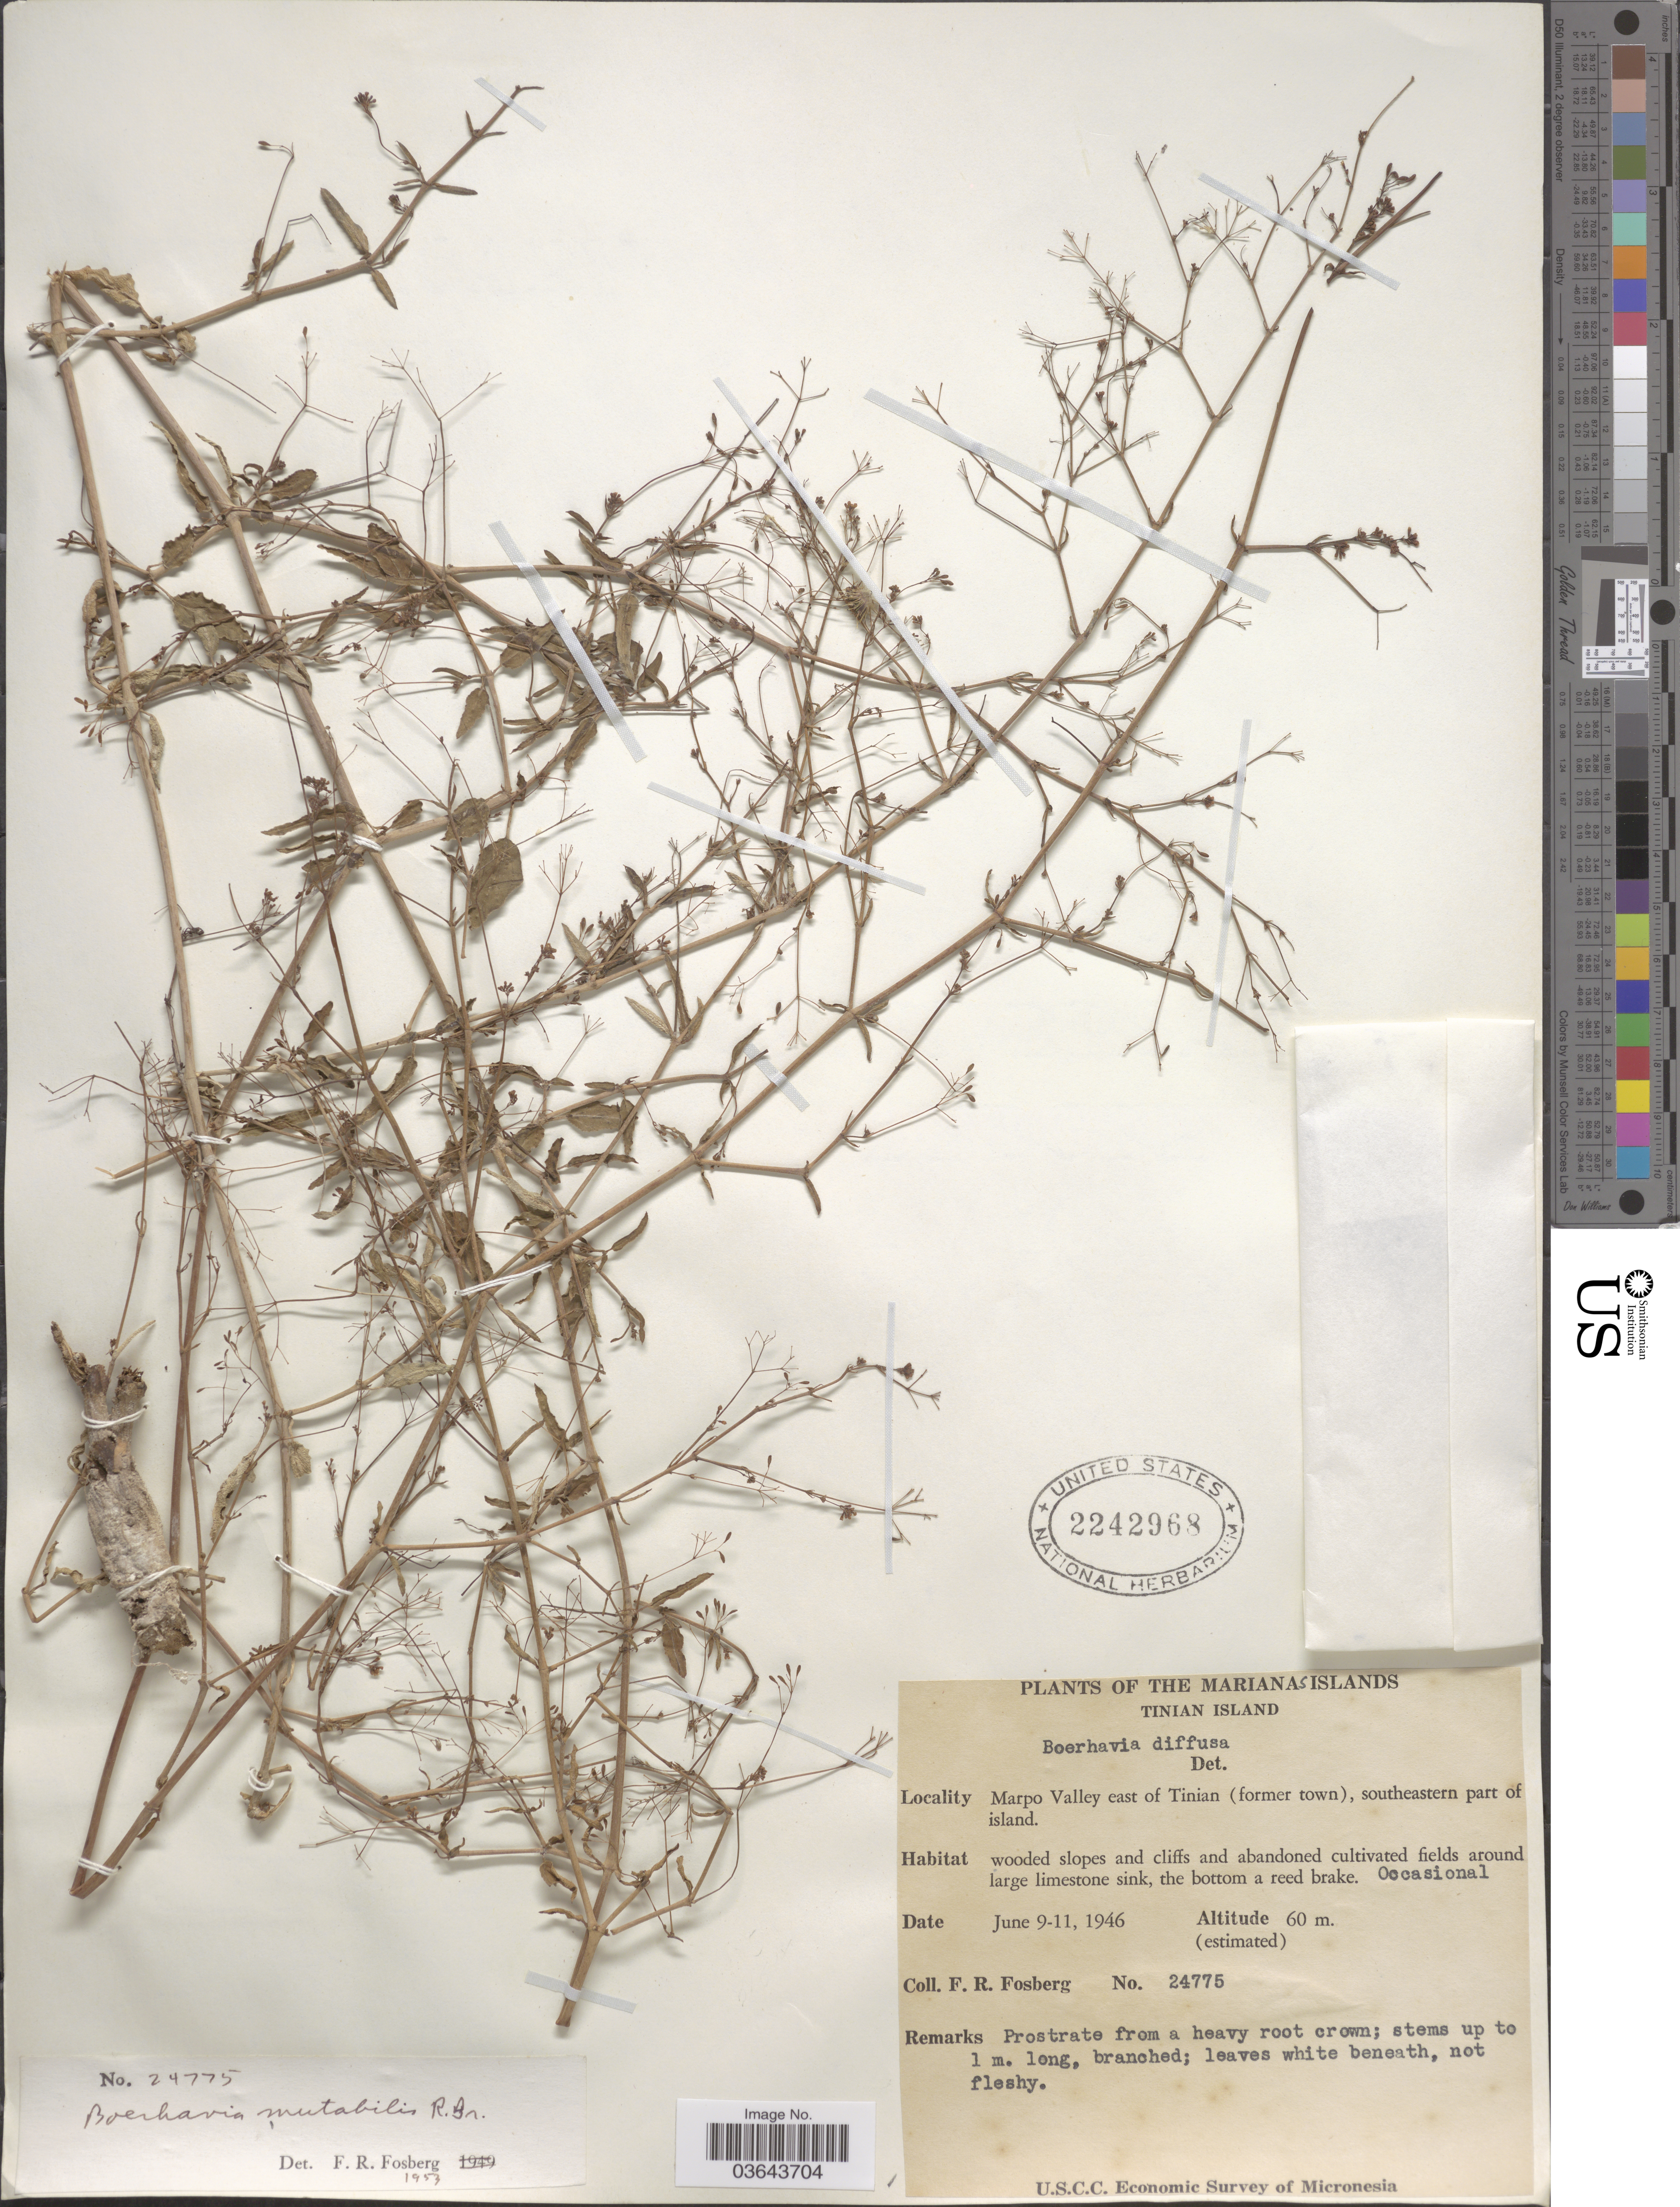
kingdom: Plantae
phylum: Tracheophyta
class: Magnoliopsida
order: Caryophyllales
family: Nyctaginaceae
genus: Boerhavia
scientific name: Boerhavia diffusa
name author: L.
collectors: F. R. Fosberg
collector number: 24775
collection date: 1946-06-09/1946-06-11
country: Northern Mariana Islands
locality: The Marianas Islands. Tinian Island. Marpo Valley east of Tinian (former town), southeastern part of island.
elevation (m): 60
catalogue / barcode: US 2242968